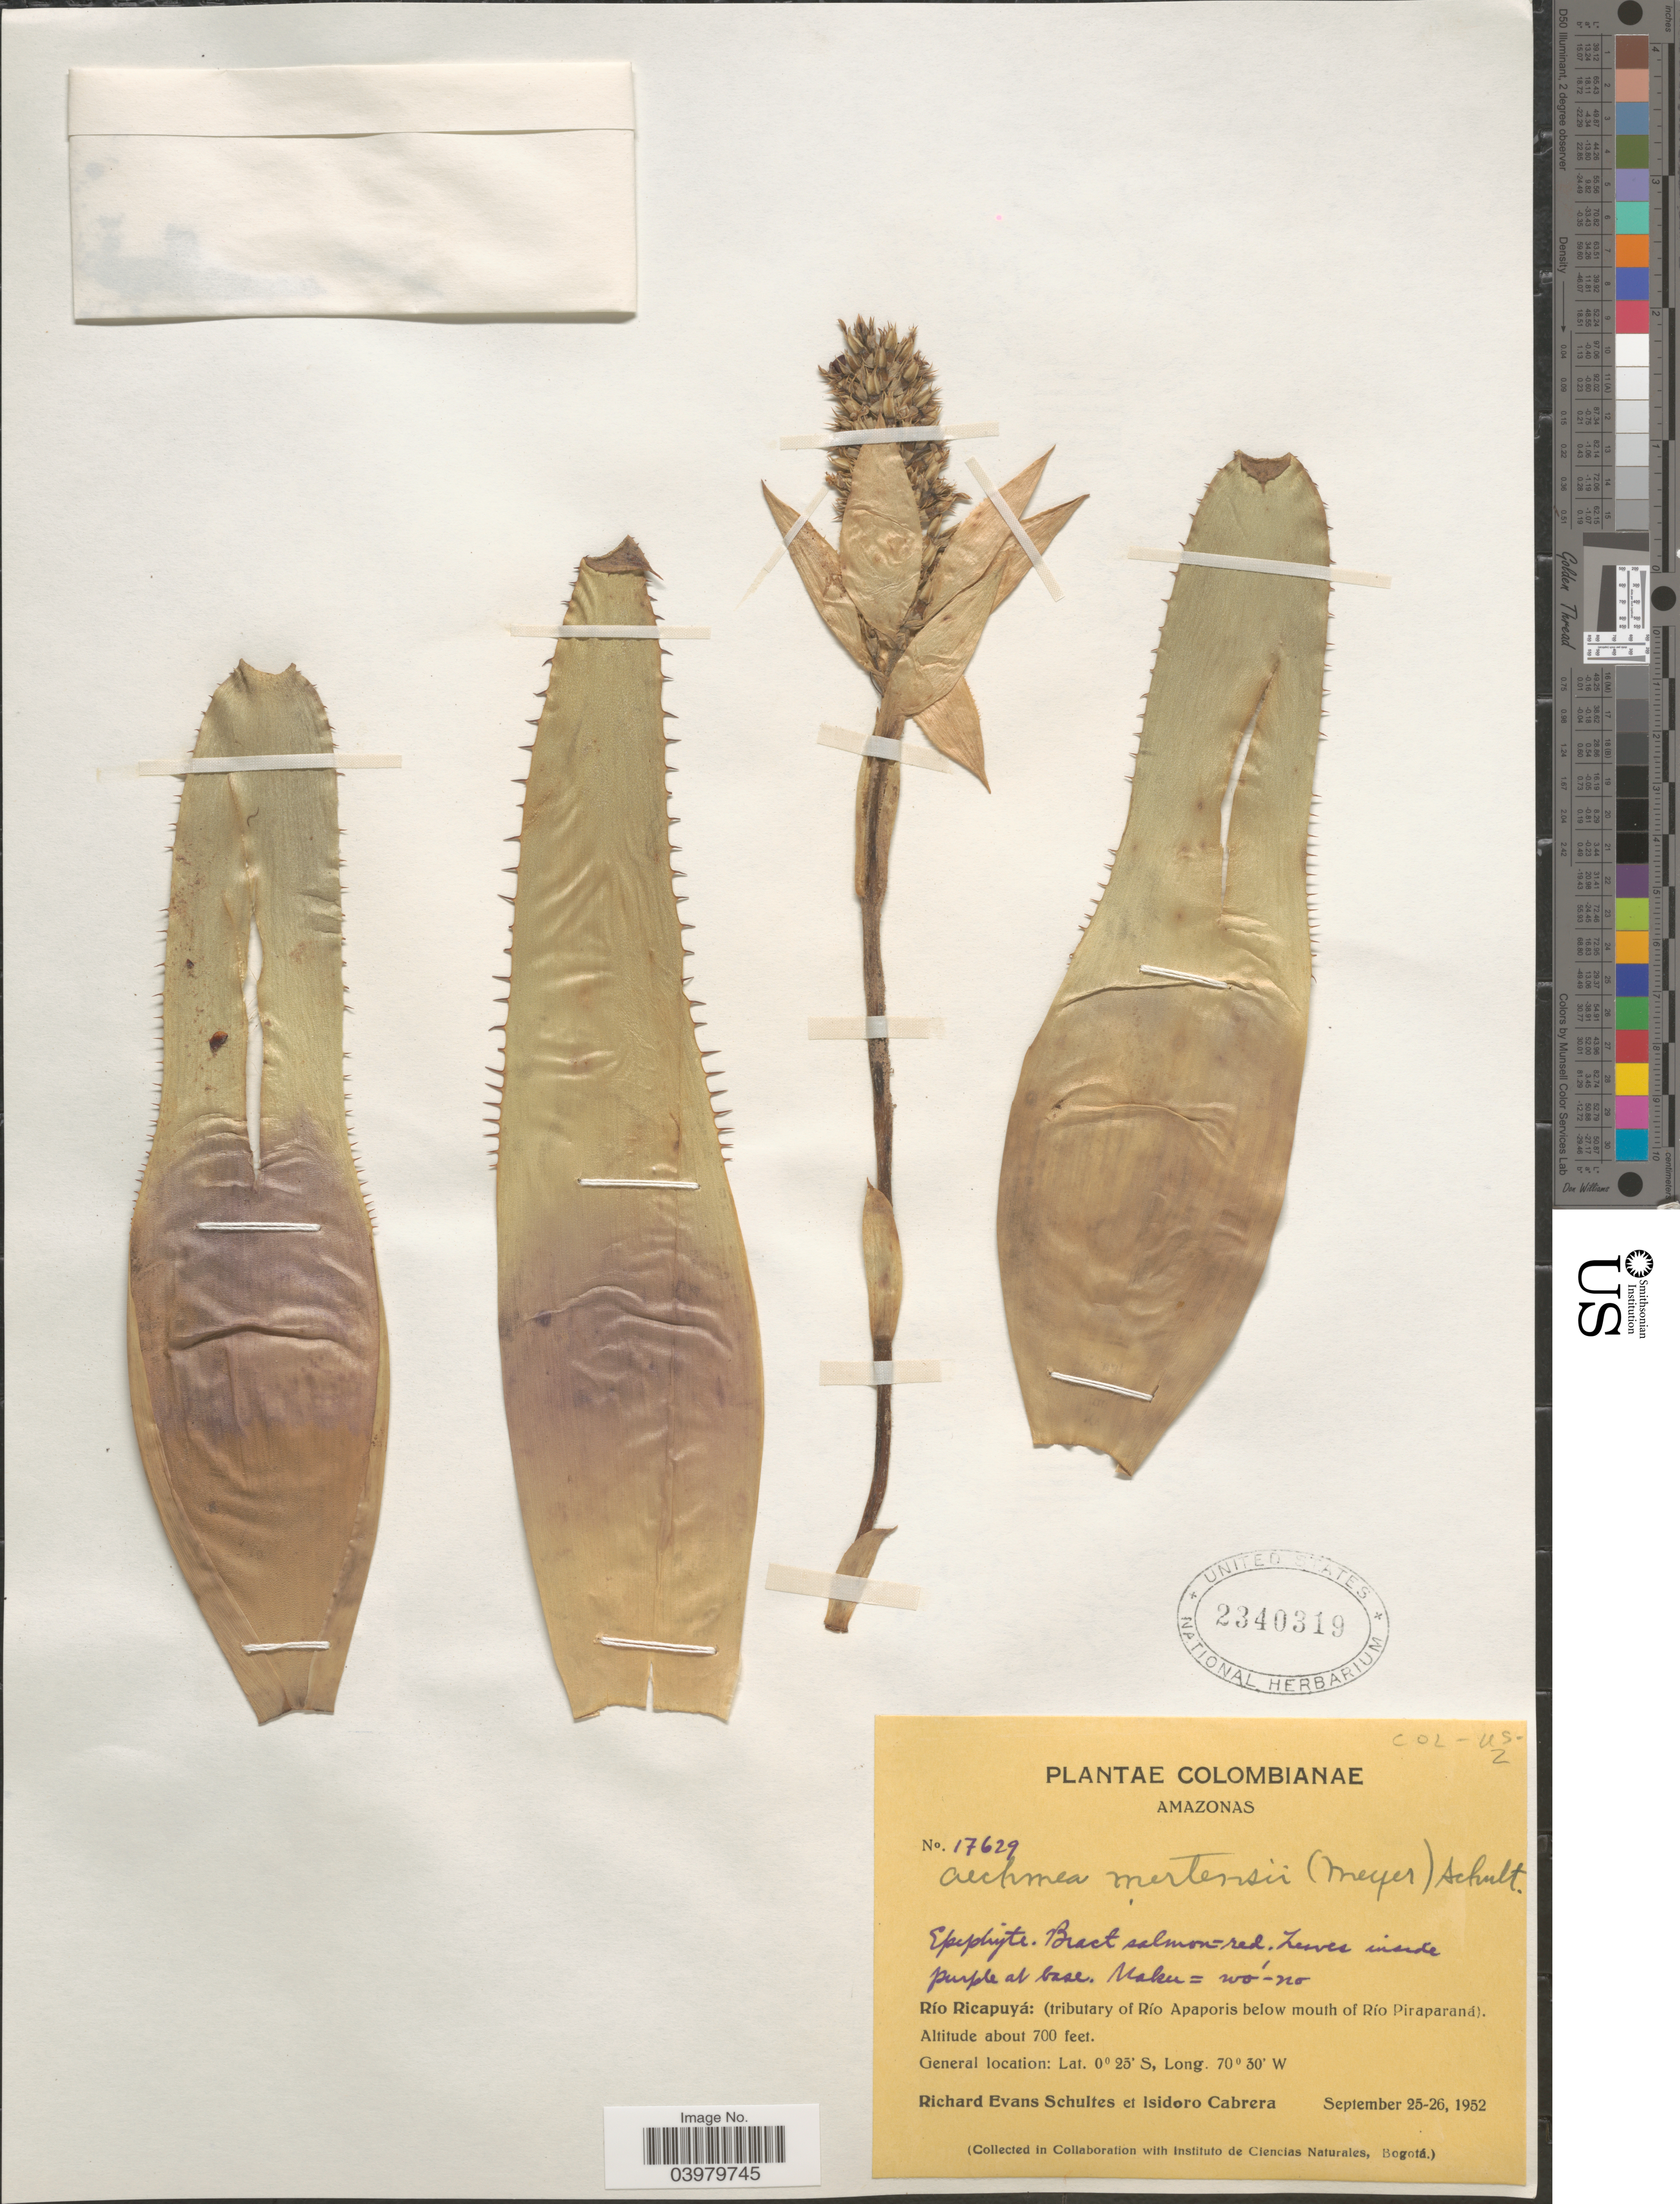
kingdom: Plantae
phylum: Tracheophyta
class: Liliopsida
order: Poales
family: Bromeliaceae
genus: Aechmea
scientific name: Aechmea mertensii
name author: (G. Mey.) Schult. & Schult. f.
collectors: R. E. Schultes & I. Cabrera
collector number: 17629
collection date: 1952-09-25/1952-09-26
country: Colombia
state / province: Amazônas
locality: Río Ricapuyá: (tributary of Río Apaporis below mouth of Río Piraparaná).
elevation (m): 213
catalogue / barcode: US 2340319